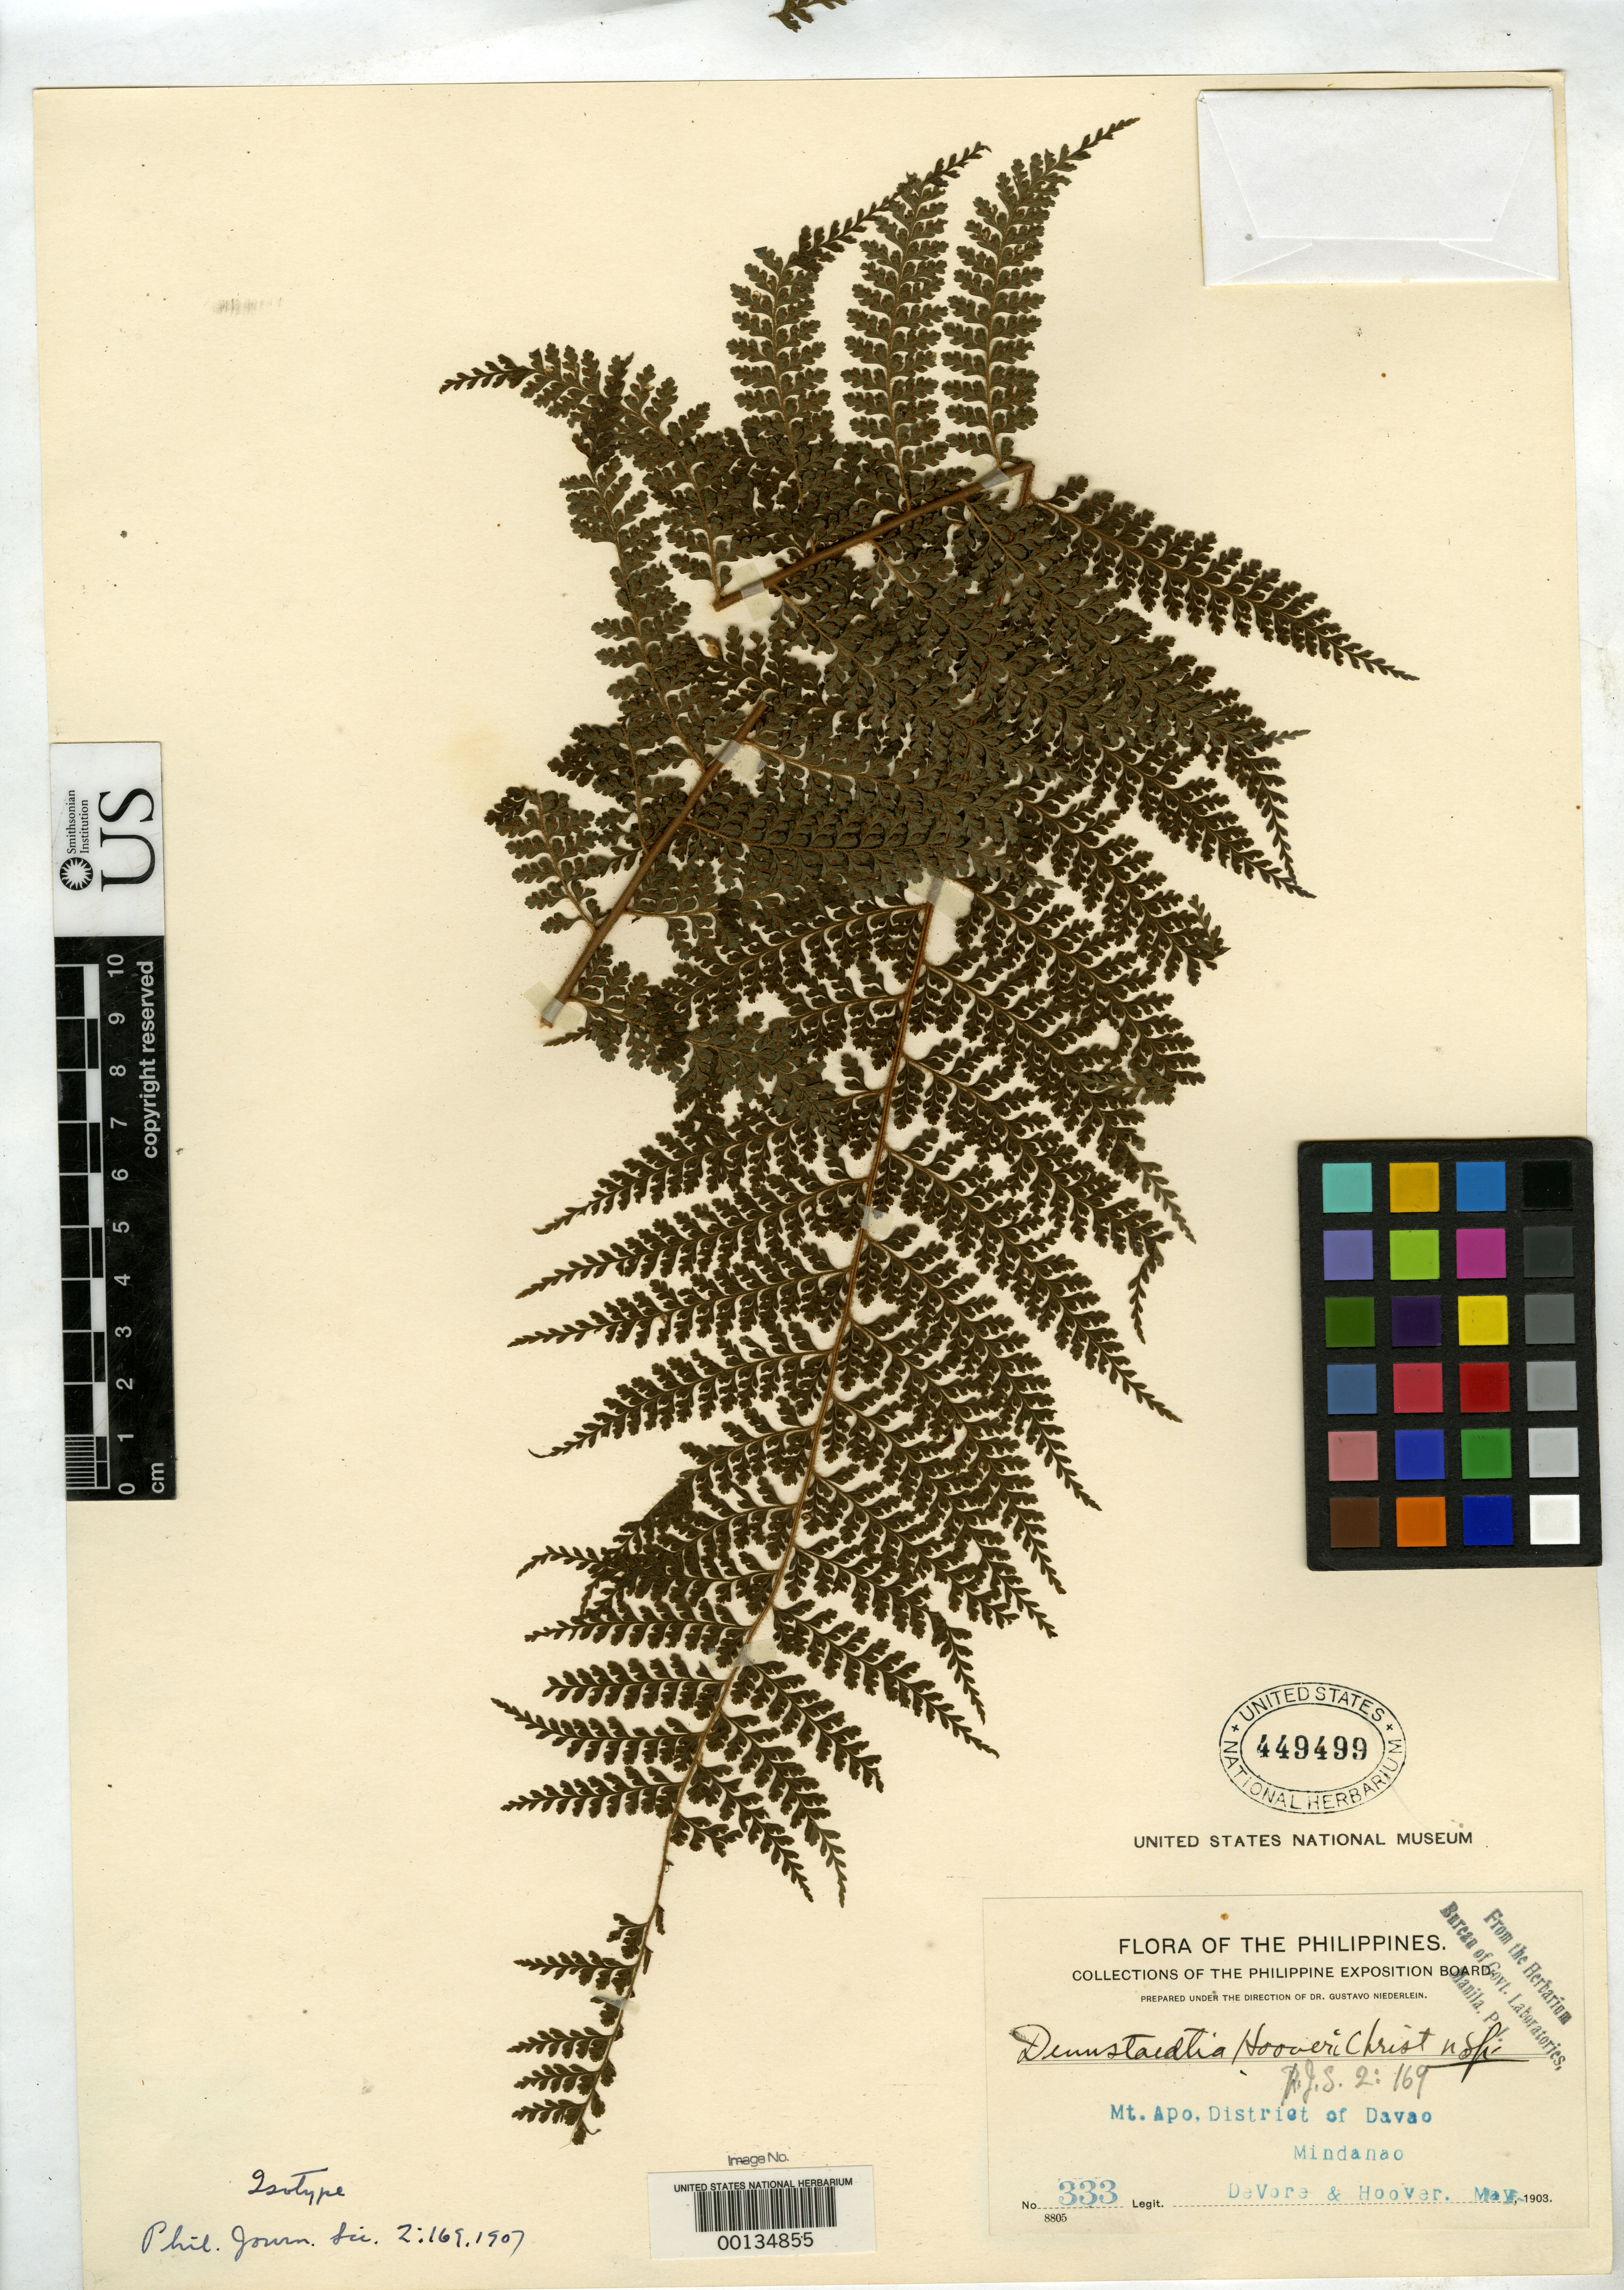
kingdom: Plantae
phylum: Tracheophyta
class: Polypodiopsida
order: Polypodiales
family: Dennstaedtiaceae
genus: Dennstaedtia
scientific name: Dennstaedtia hooveri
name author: Christ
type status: Isosyntype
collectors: B. F. DeVore & C. L. Hoover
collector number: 333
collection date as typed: May 1903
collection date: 1903-05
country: Philippines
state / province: Davao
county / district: Davao del Sur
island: Mindanao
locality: Mount Apo.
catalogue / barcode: US 449499